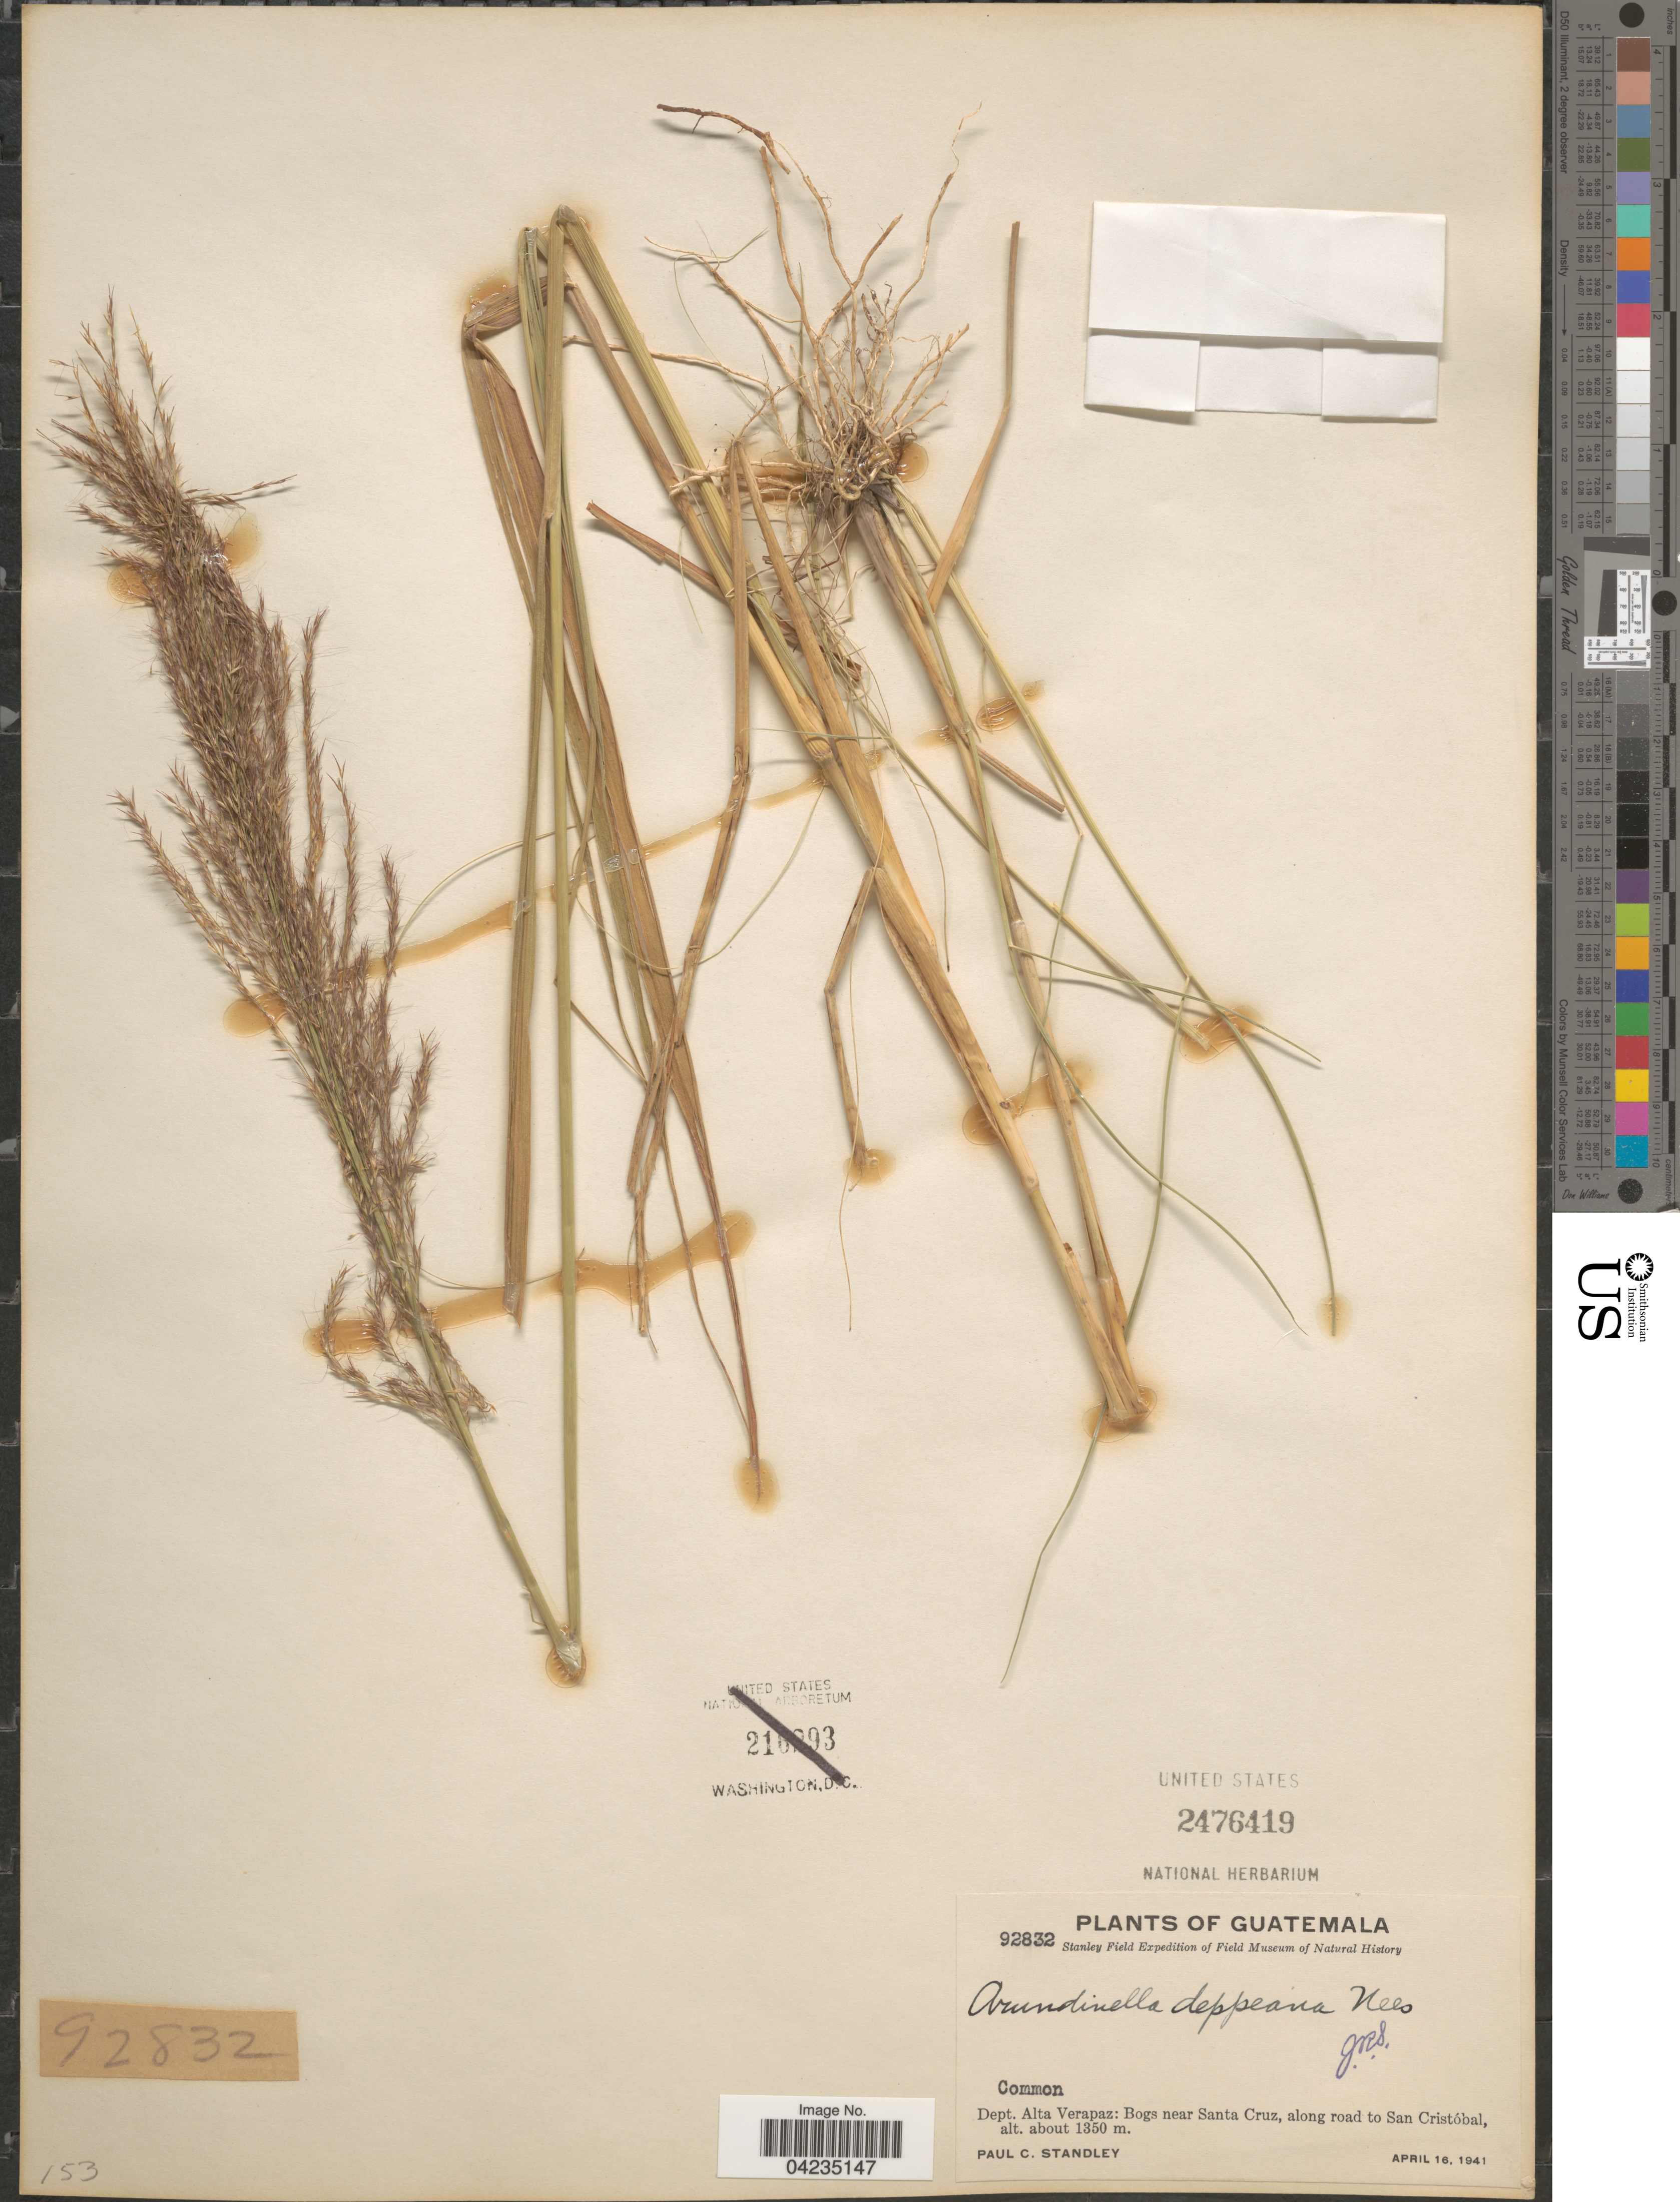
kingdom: Plantae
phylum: Tracheophyta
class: Liliopsida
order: Poales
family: Poaceae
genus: Arundinella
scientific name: Arundinella deppeana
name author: Nees ex Steud.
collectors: P. C. Standley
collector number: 92832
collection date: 1941-04-16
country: Guatemala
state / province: Alta Verapaz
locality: Stanley Field Expedition. Dept. Alta Verapaz: Bogs near Santa Cruz, along road to San Cristóbal.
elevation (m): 1350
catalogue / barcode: US 2476419